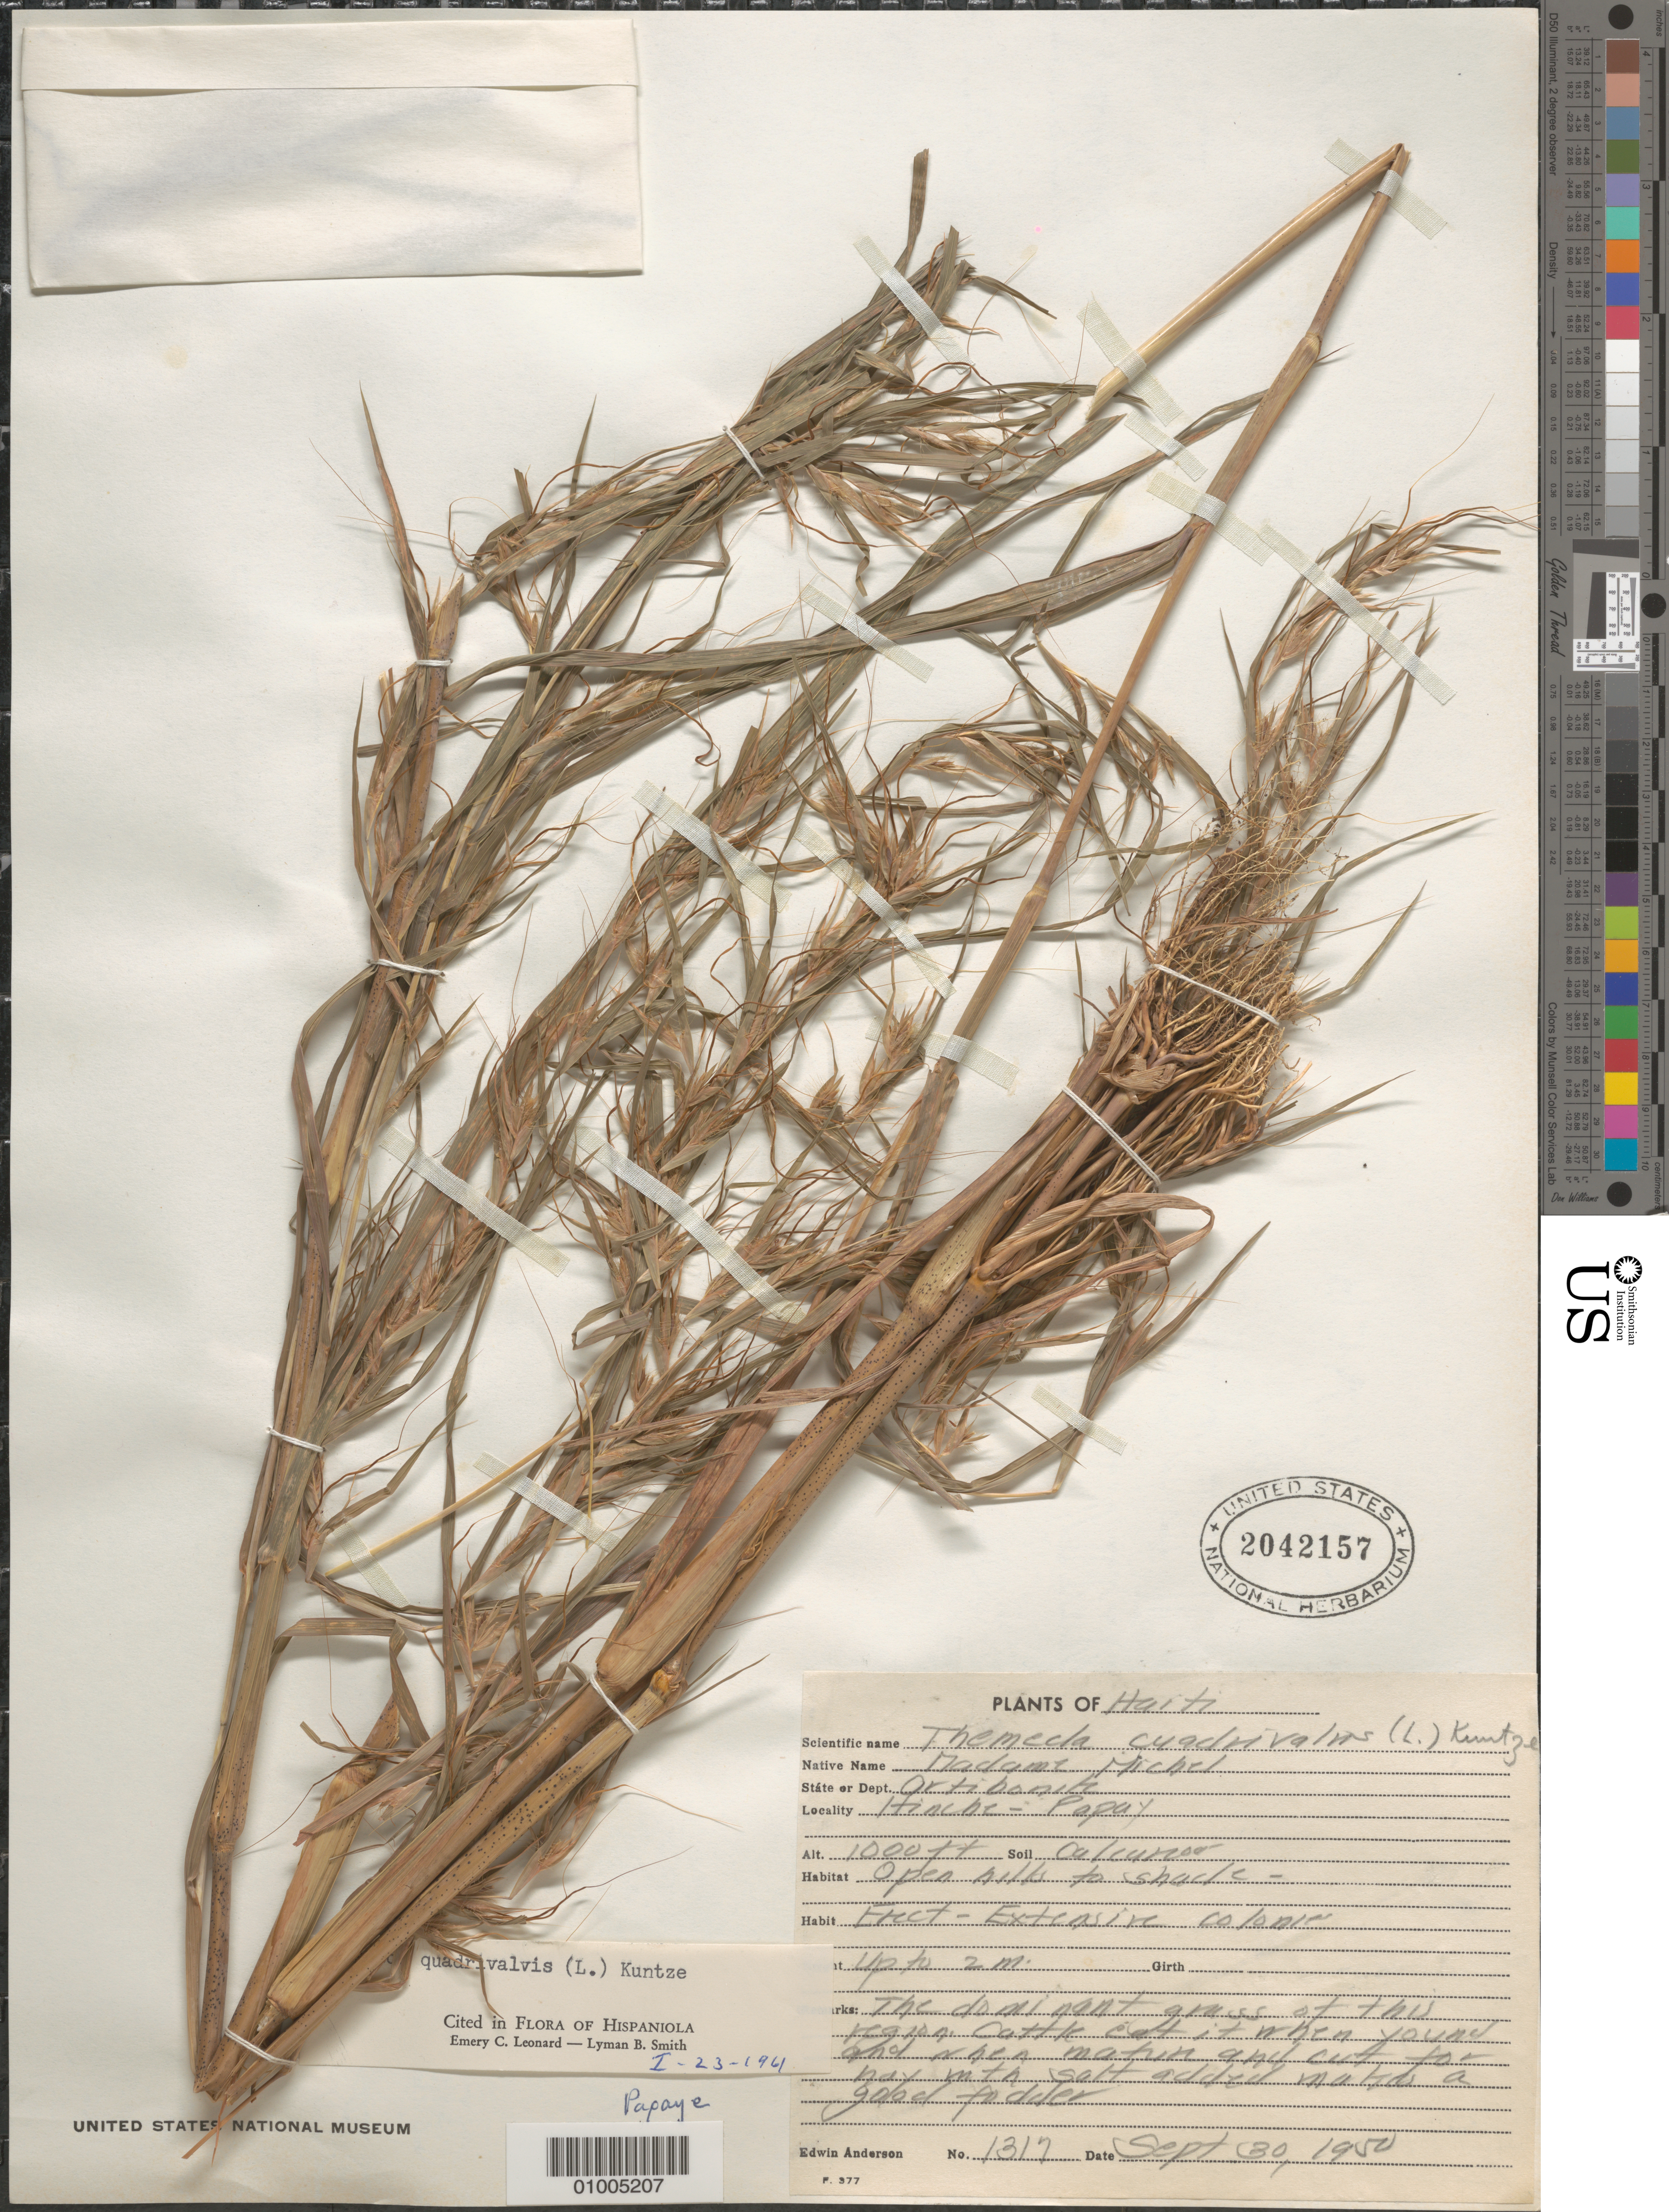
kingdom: Plantae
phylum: Tracheophyta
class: Liliopsida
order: Poales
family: Poaceae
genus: Themeda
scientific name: Themeda quadrivalvis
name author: (L.) Kuntze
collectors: E. Anderson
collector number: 1317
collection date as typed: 30 Sep 1950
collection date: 1950-09-30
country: Haiti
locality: papaye.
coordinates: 0 N, 0 E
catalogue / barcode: US 2042157